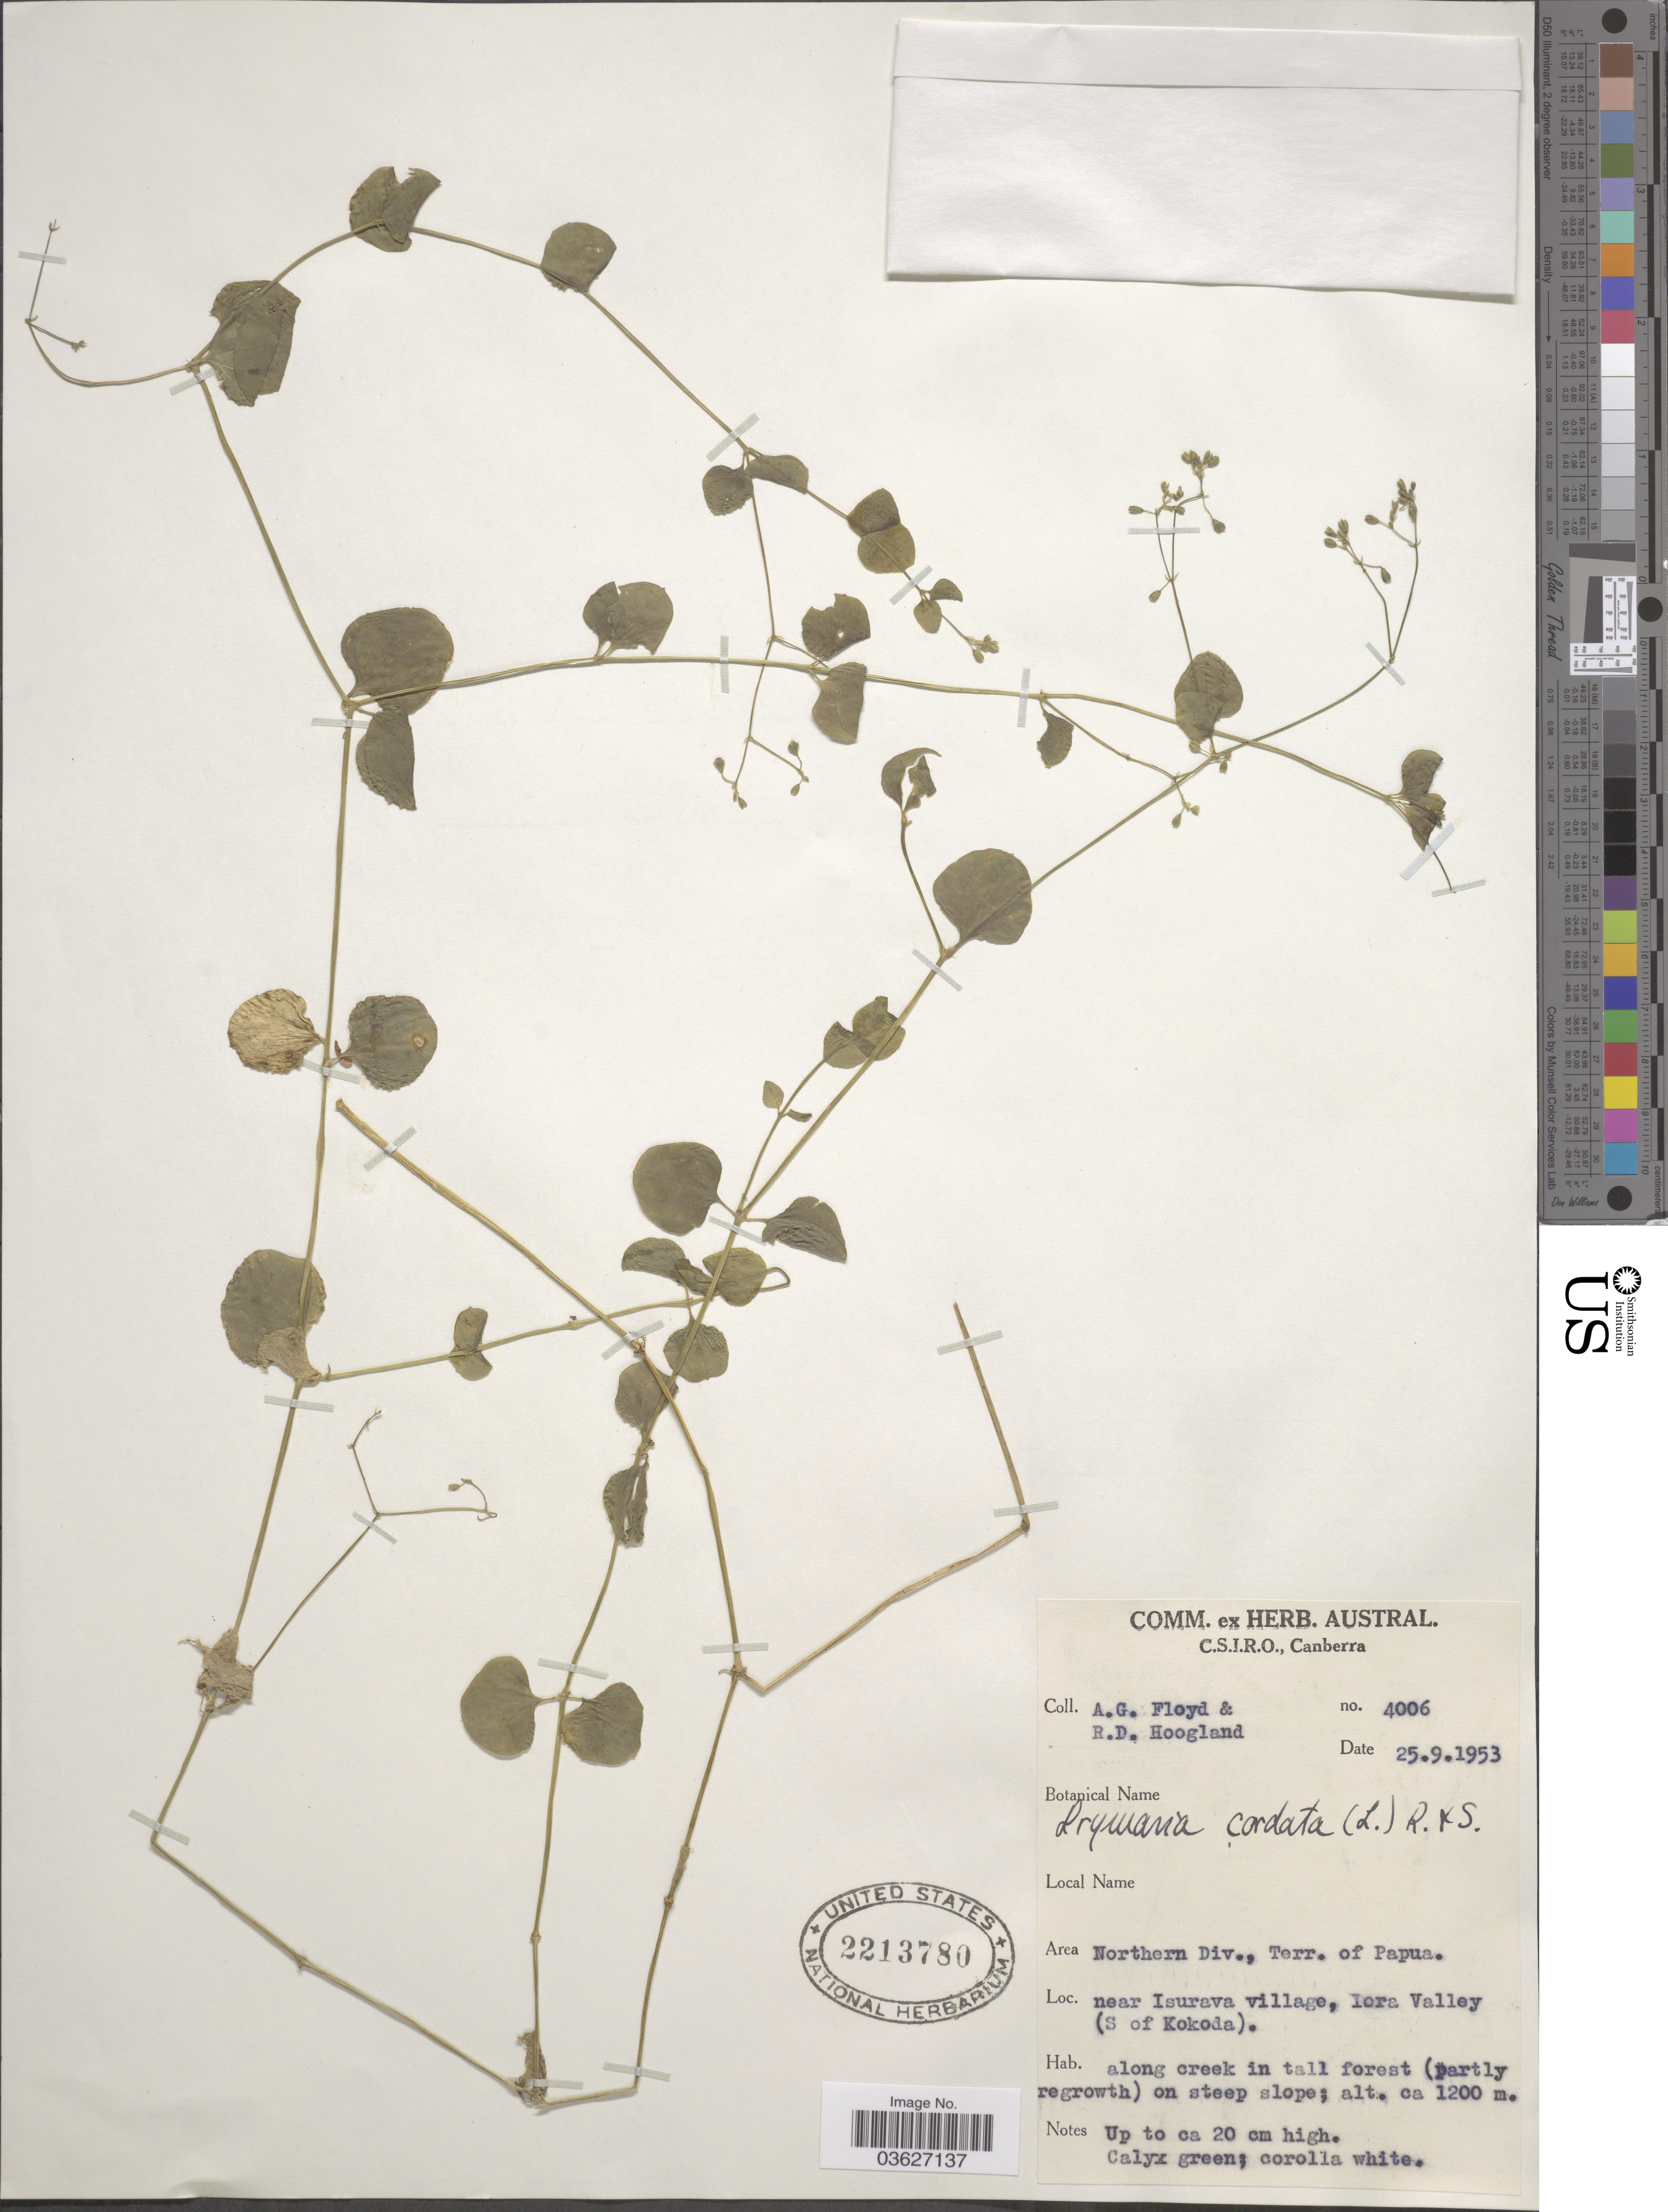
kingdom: Plantae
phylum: Tracheophyta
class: Magnoliopsida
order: Caryophyllales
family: Caryophyllaceae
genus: Drymaria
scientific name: Drymaria cordata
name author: (L.) Willd. ex Schult.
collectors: A. G. Floyd & R. D. Hoogland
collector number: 4006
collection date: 1953-09-25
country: Papua New Guinea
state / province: Northern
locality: Area Northern Div., Terr. of Papua. Near Isurava village, Iora [interpreted] Valley (S of Kokoda).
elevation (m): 1200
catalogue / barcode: US 2213780